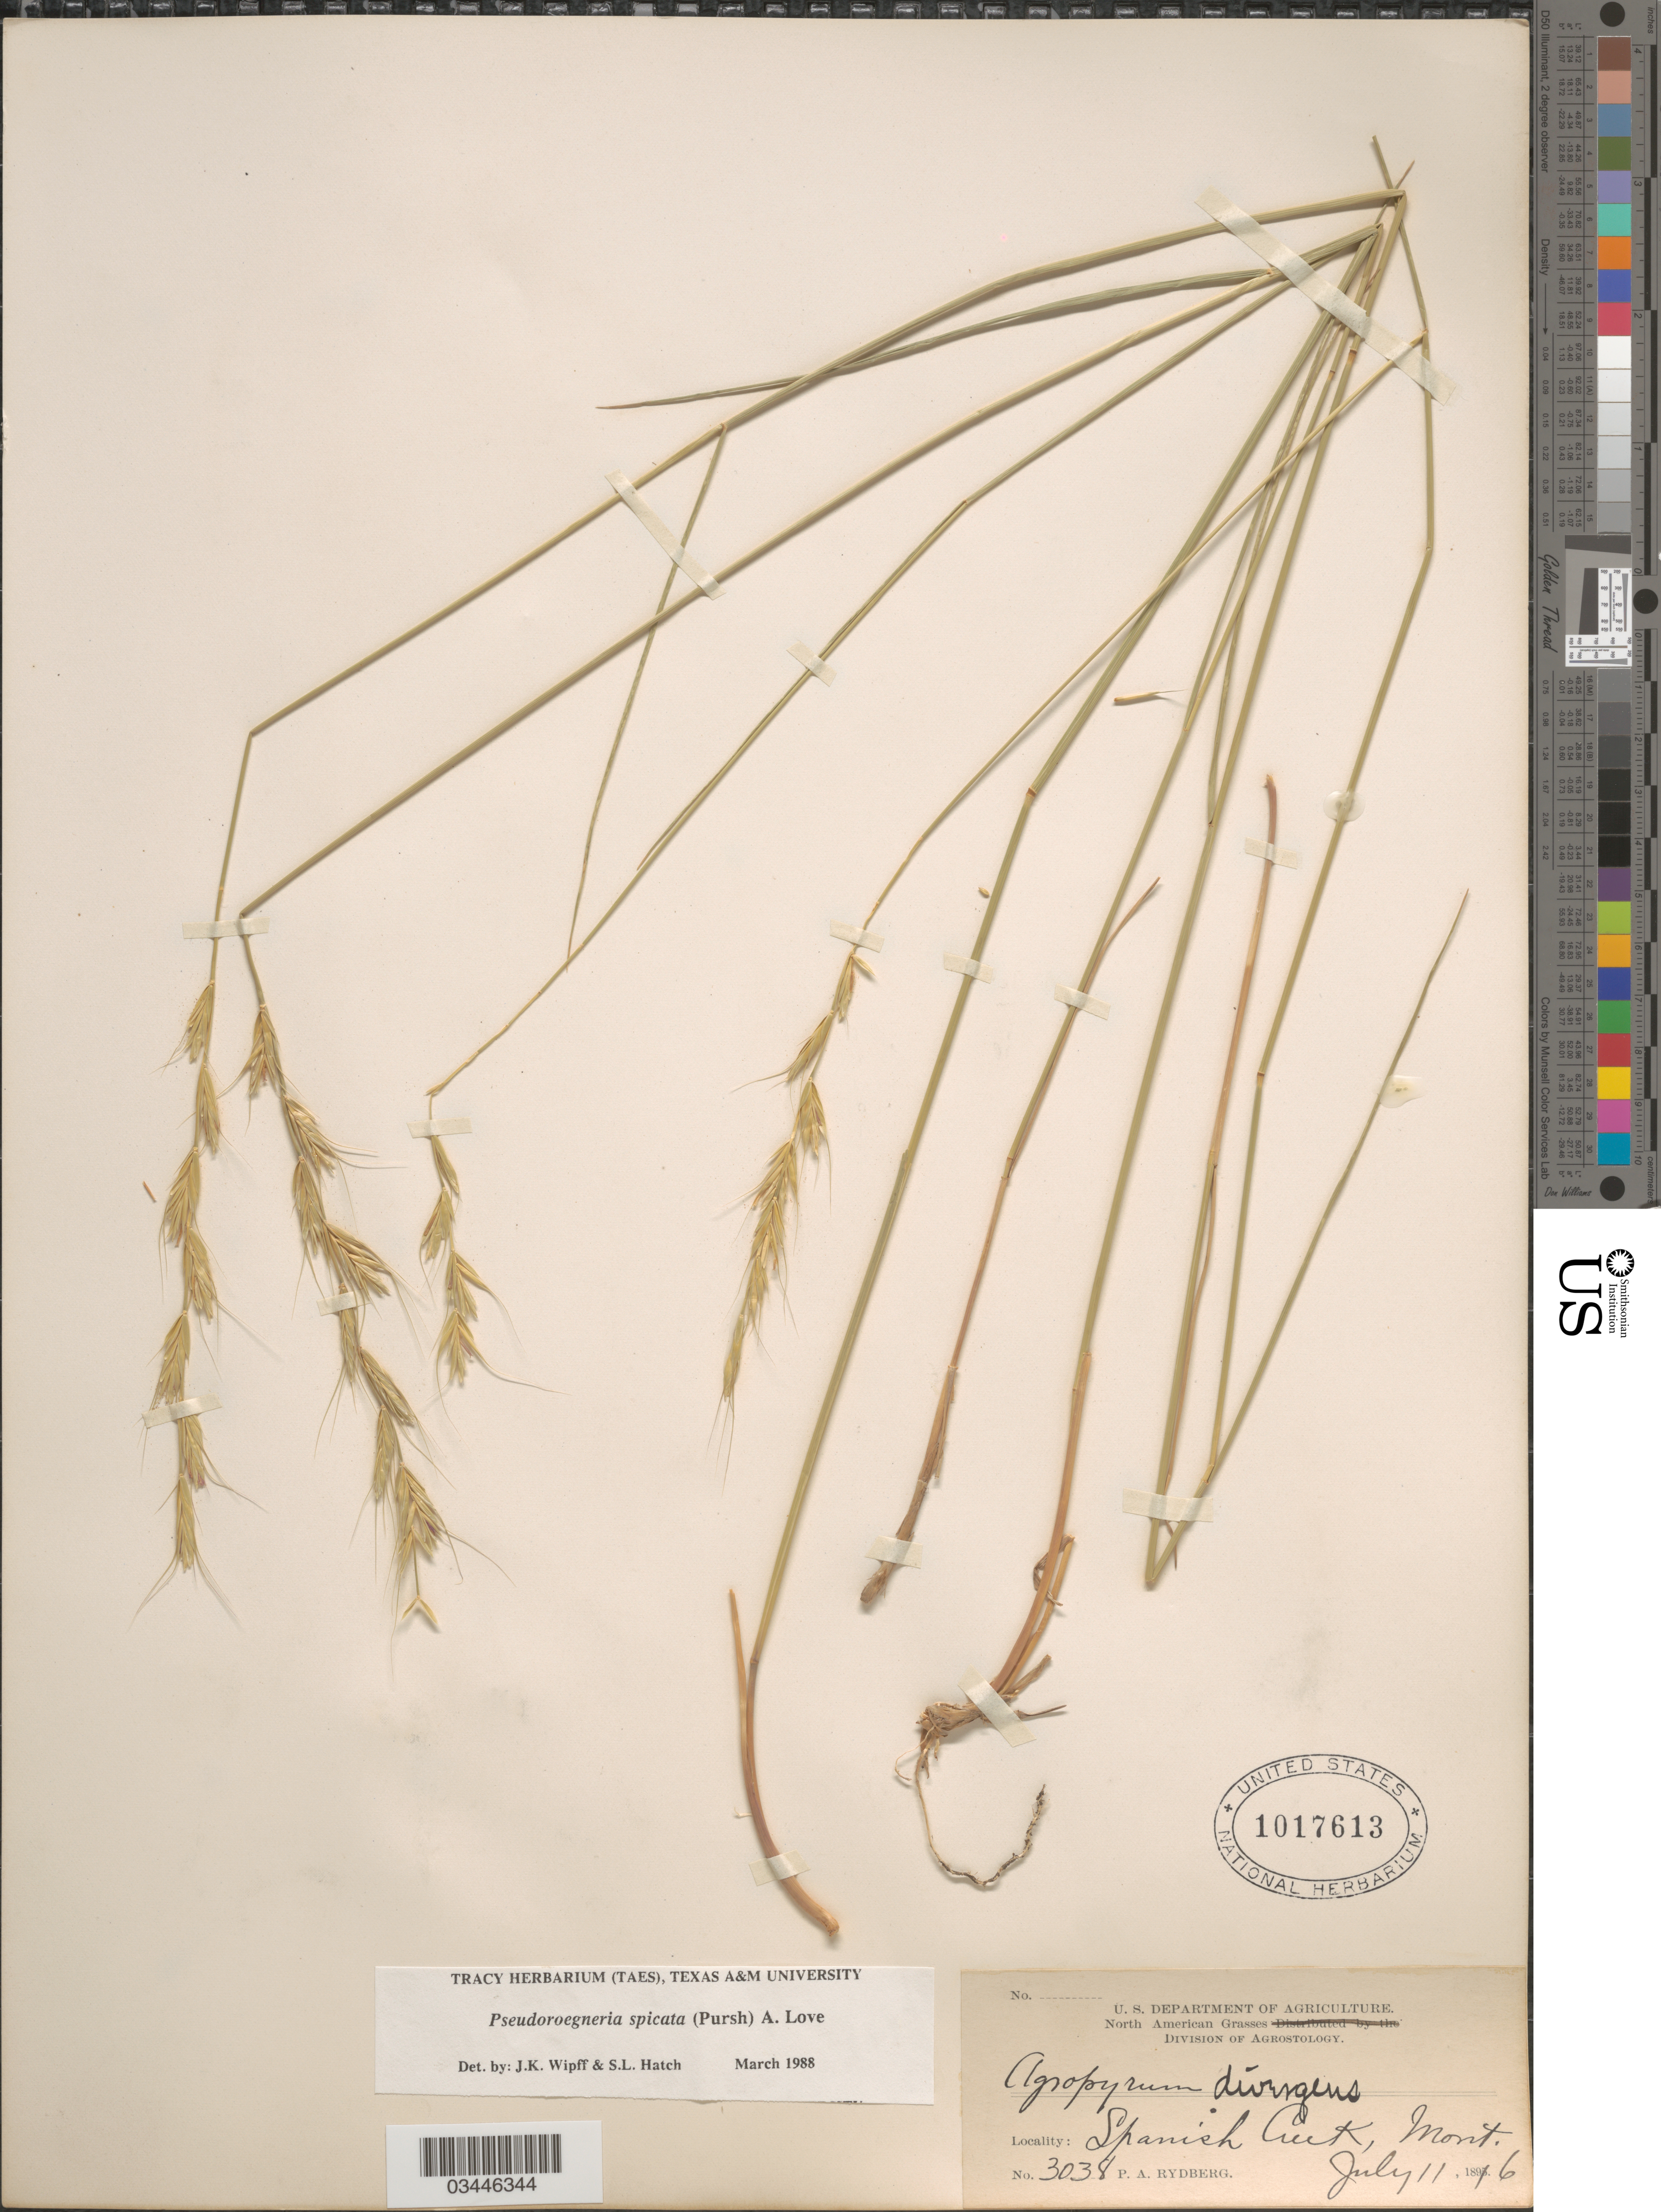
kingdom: Plantae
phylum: Tracheophyta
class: Liliopsida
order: Poales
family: Poaceae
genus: Pseudoroegneria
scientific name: Pseudoroegneria spicata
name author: (Pursh) Á. Löve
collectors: P. A. Rydberg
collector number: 3038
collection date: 1896-07-11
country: United States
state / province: Montana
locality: Spanish Creek.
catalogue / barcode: US 1017613